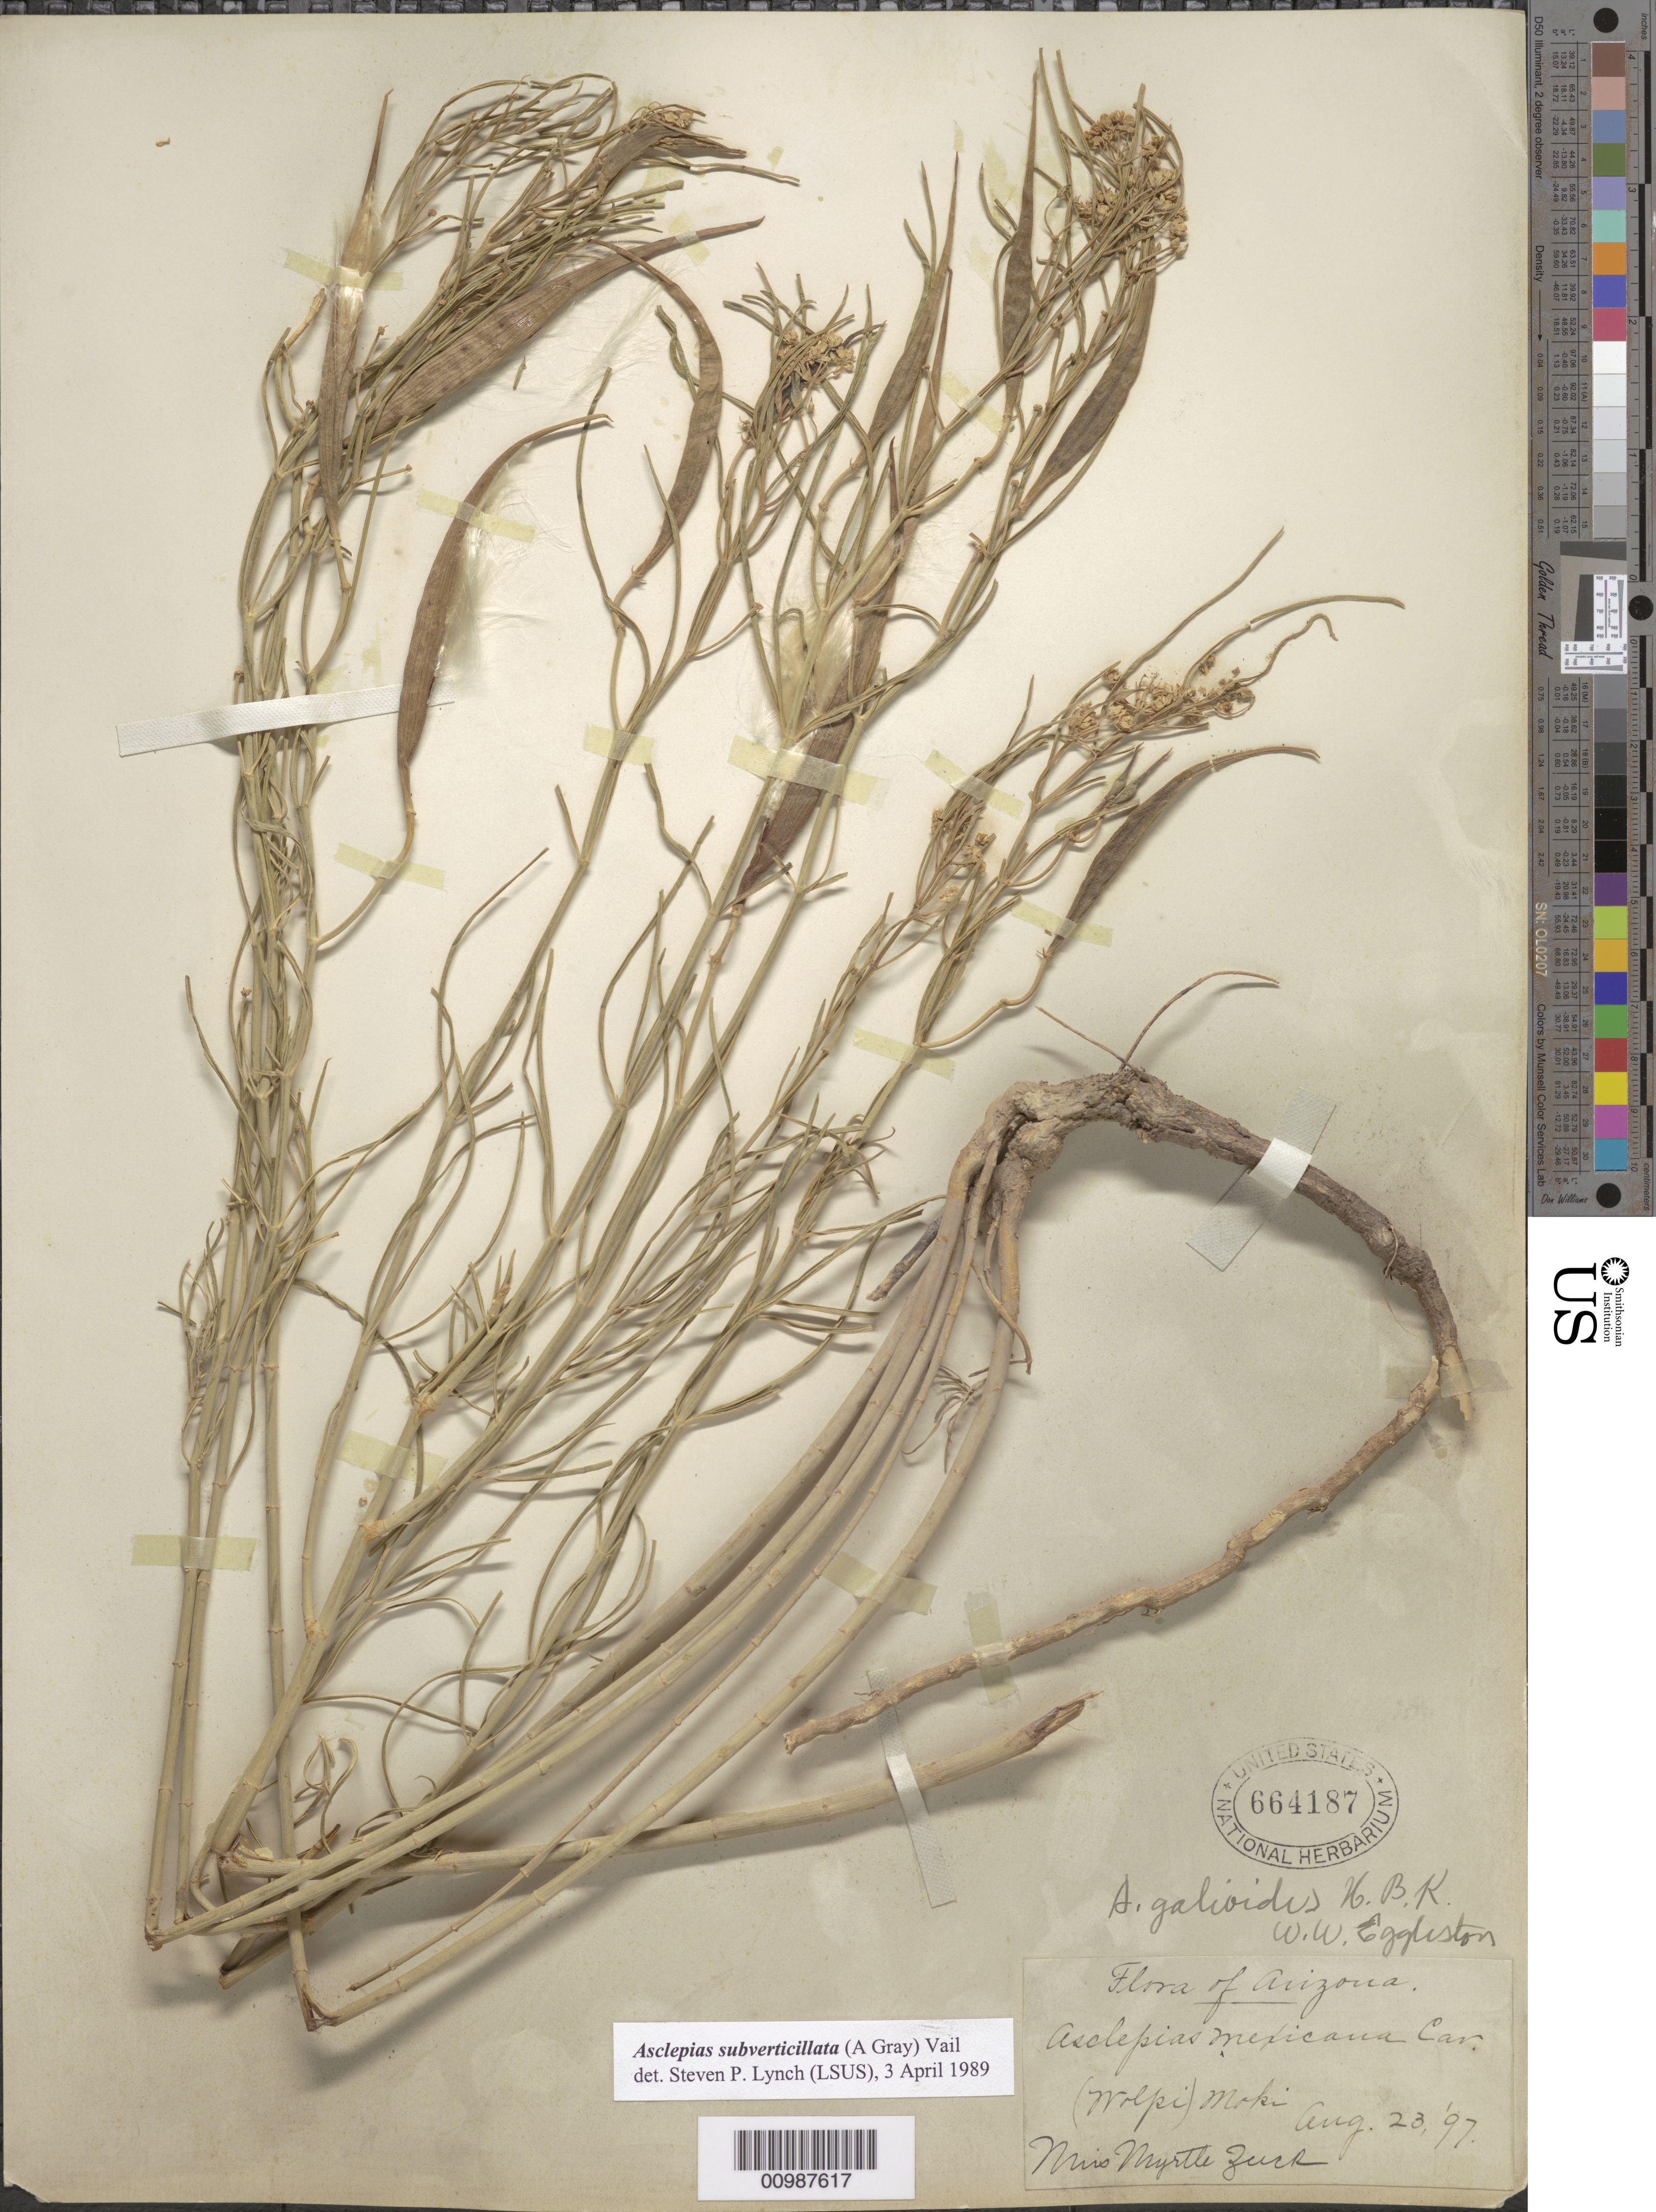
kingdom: Plantae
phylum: Tracheophyta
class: Magnoliopsida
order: Gentianales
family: Apocynaceae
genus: Asclepias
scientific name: Asclepias subverticillata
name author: (A. Gray) Vail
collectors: M. Zuck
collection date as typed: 23 Aug 1897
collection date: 1897-08-23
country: United States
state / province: Arizona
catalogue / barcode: US 664187